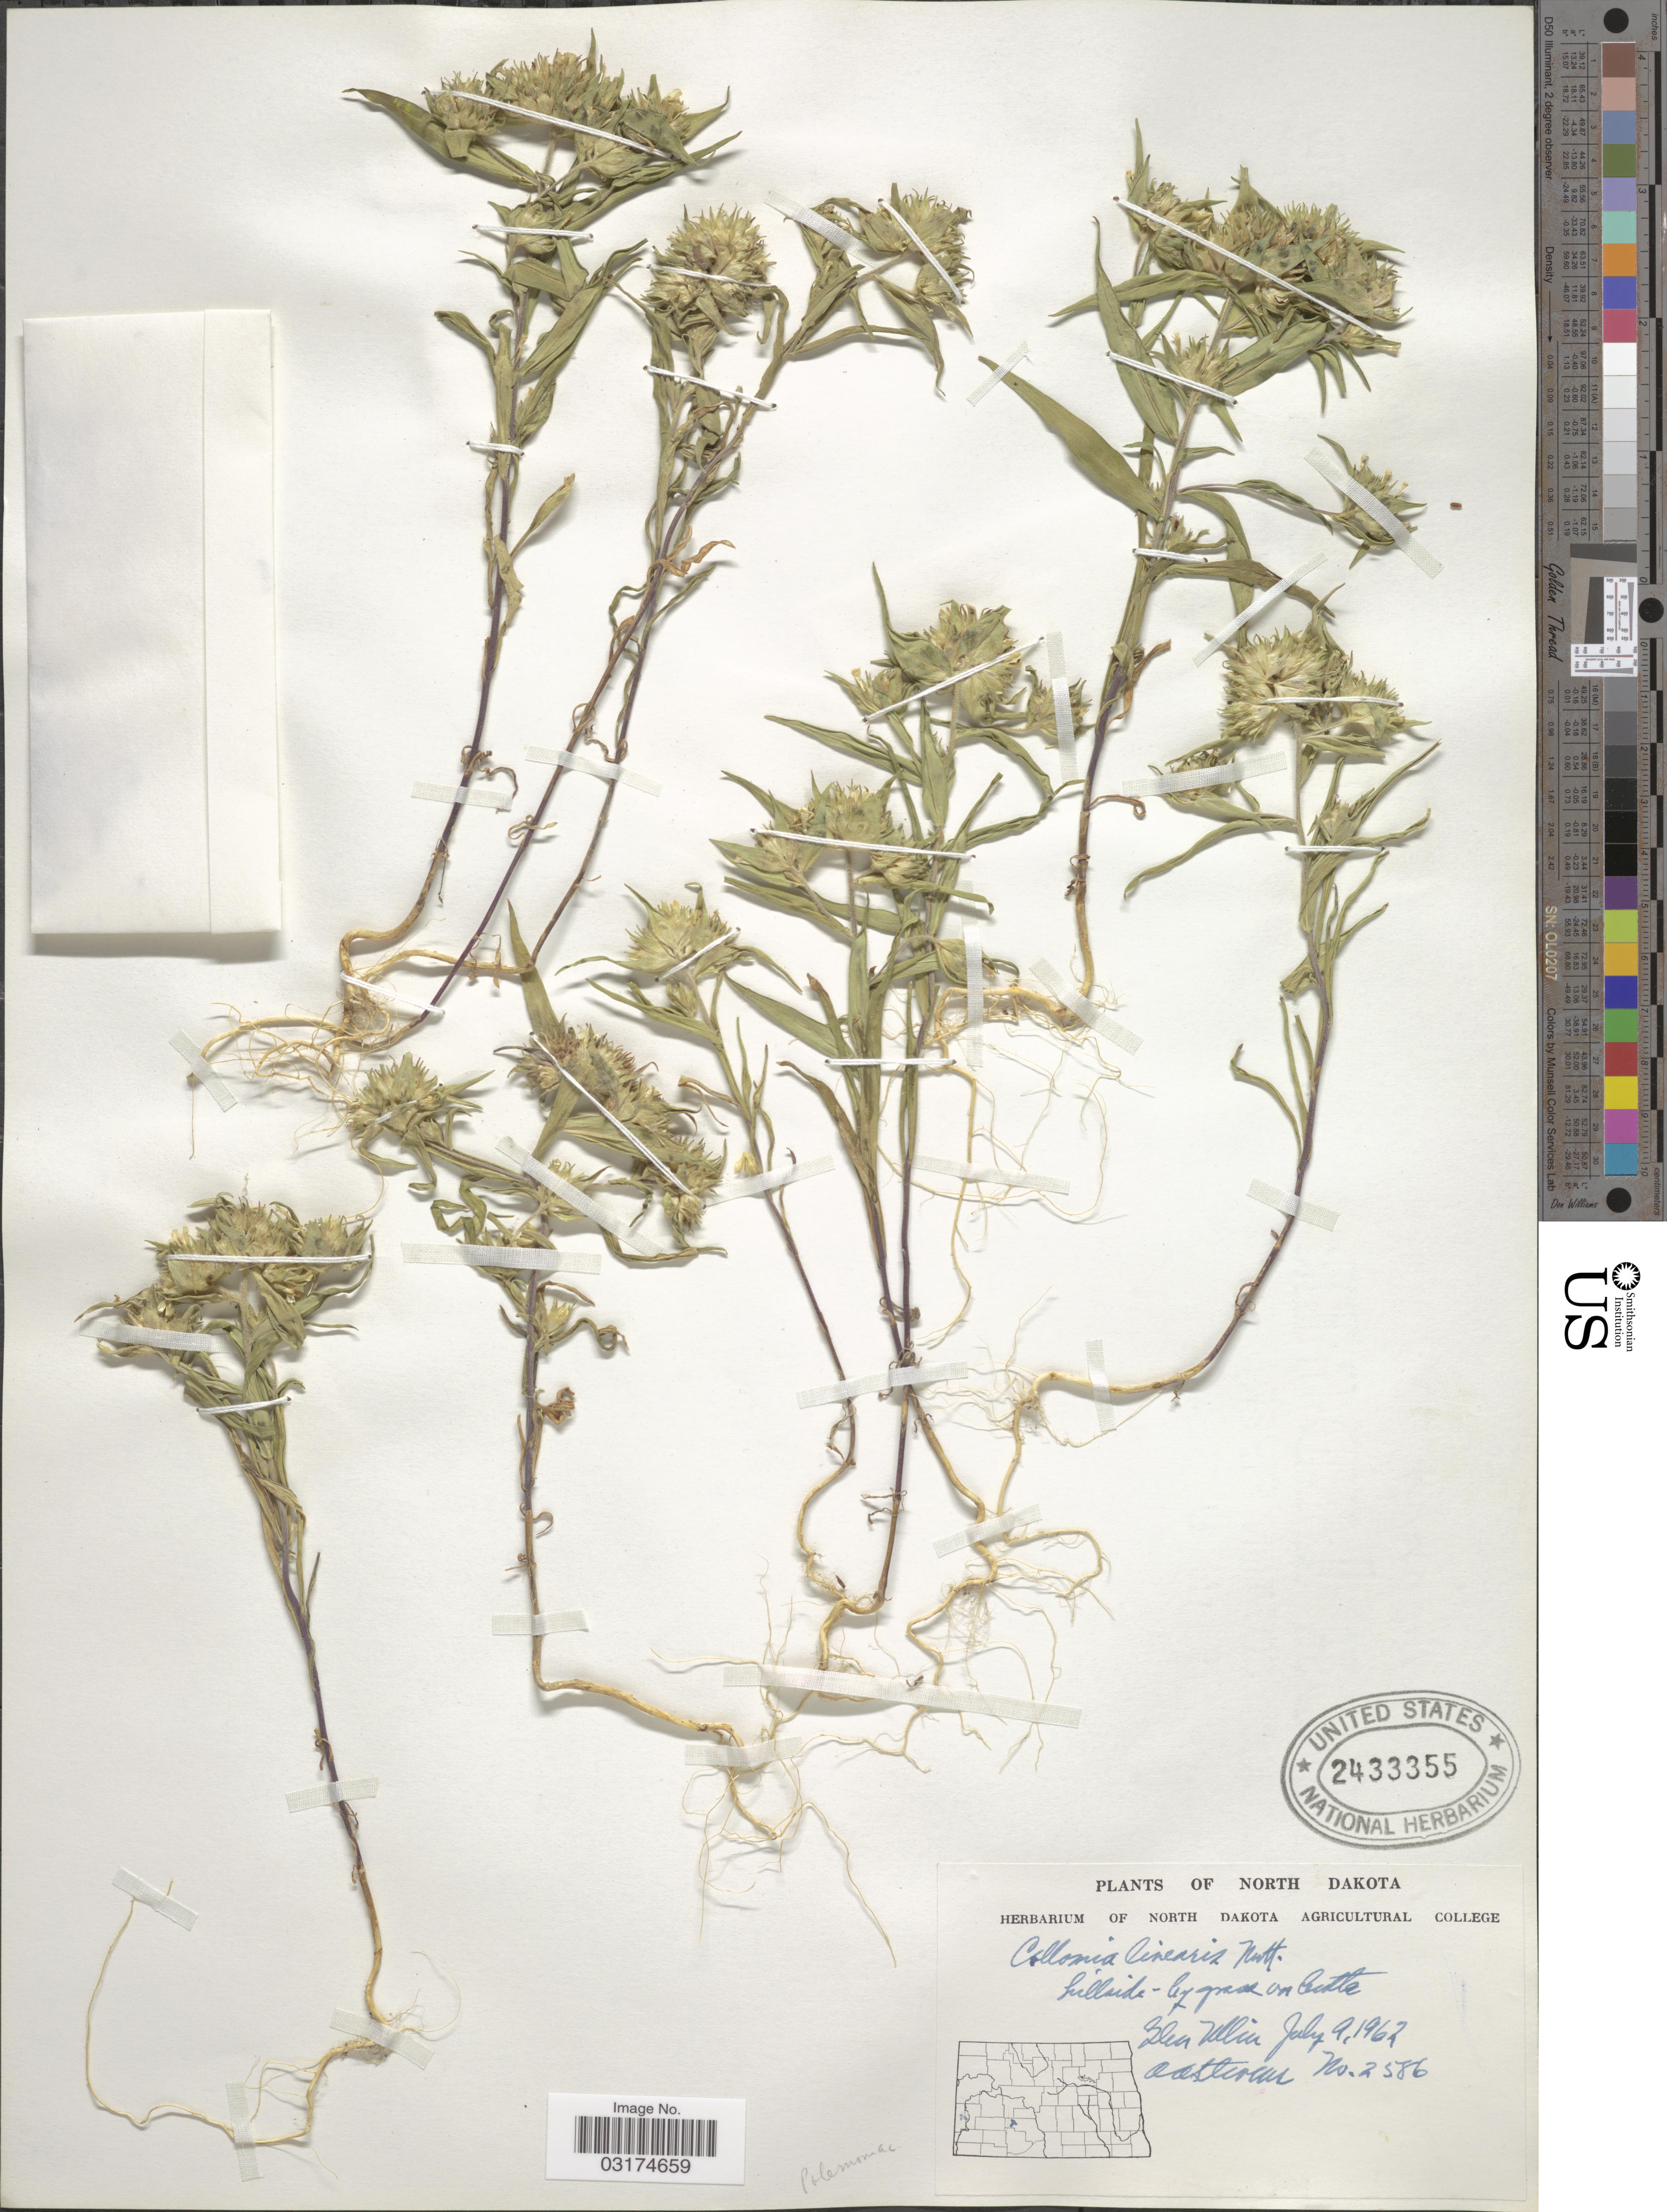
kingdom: Plantae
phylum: Tracheophyta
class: Magnoliopsida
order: Ericales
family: Polemoniaceae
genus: Collomia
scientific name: Collomia linearis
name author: Nutt.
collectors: O. A. Stevens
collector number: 2586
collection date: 1962-07-09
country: United States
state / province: North Dakota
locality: Hillside - by grass on Cattle. Glen Ullin.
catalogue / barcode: US 2433355